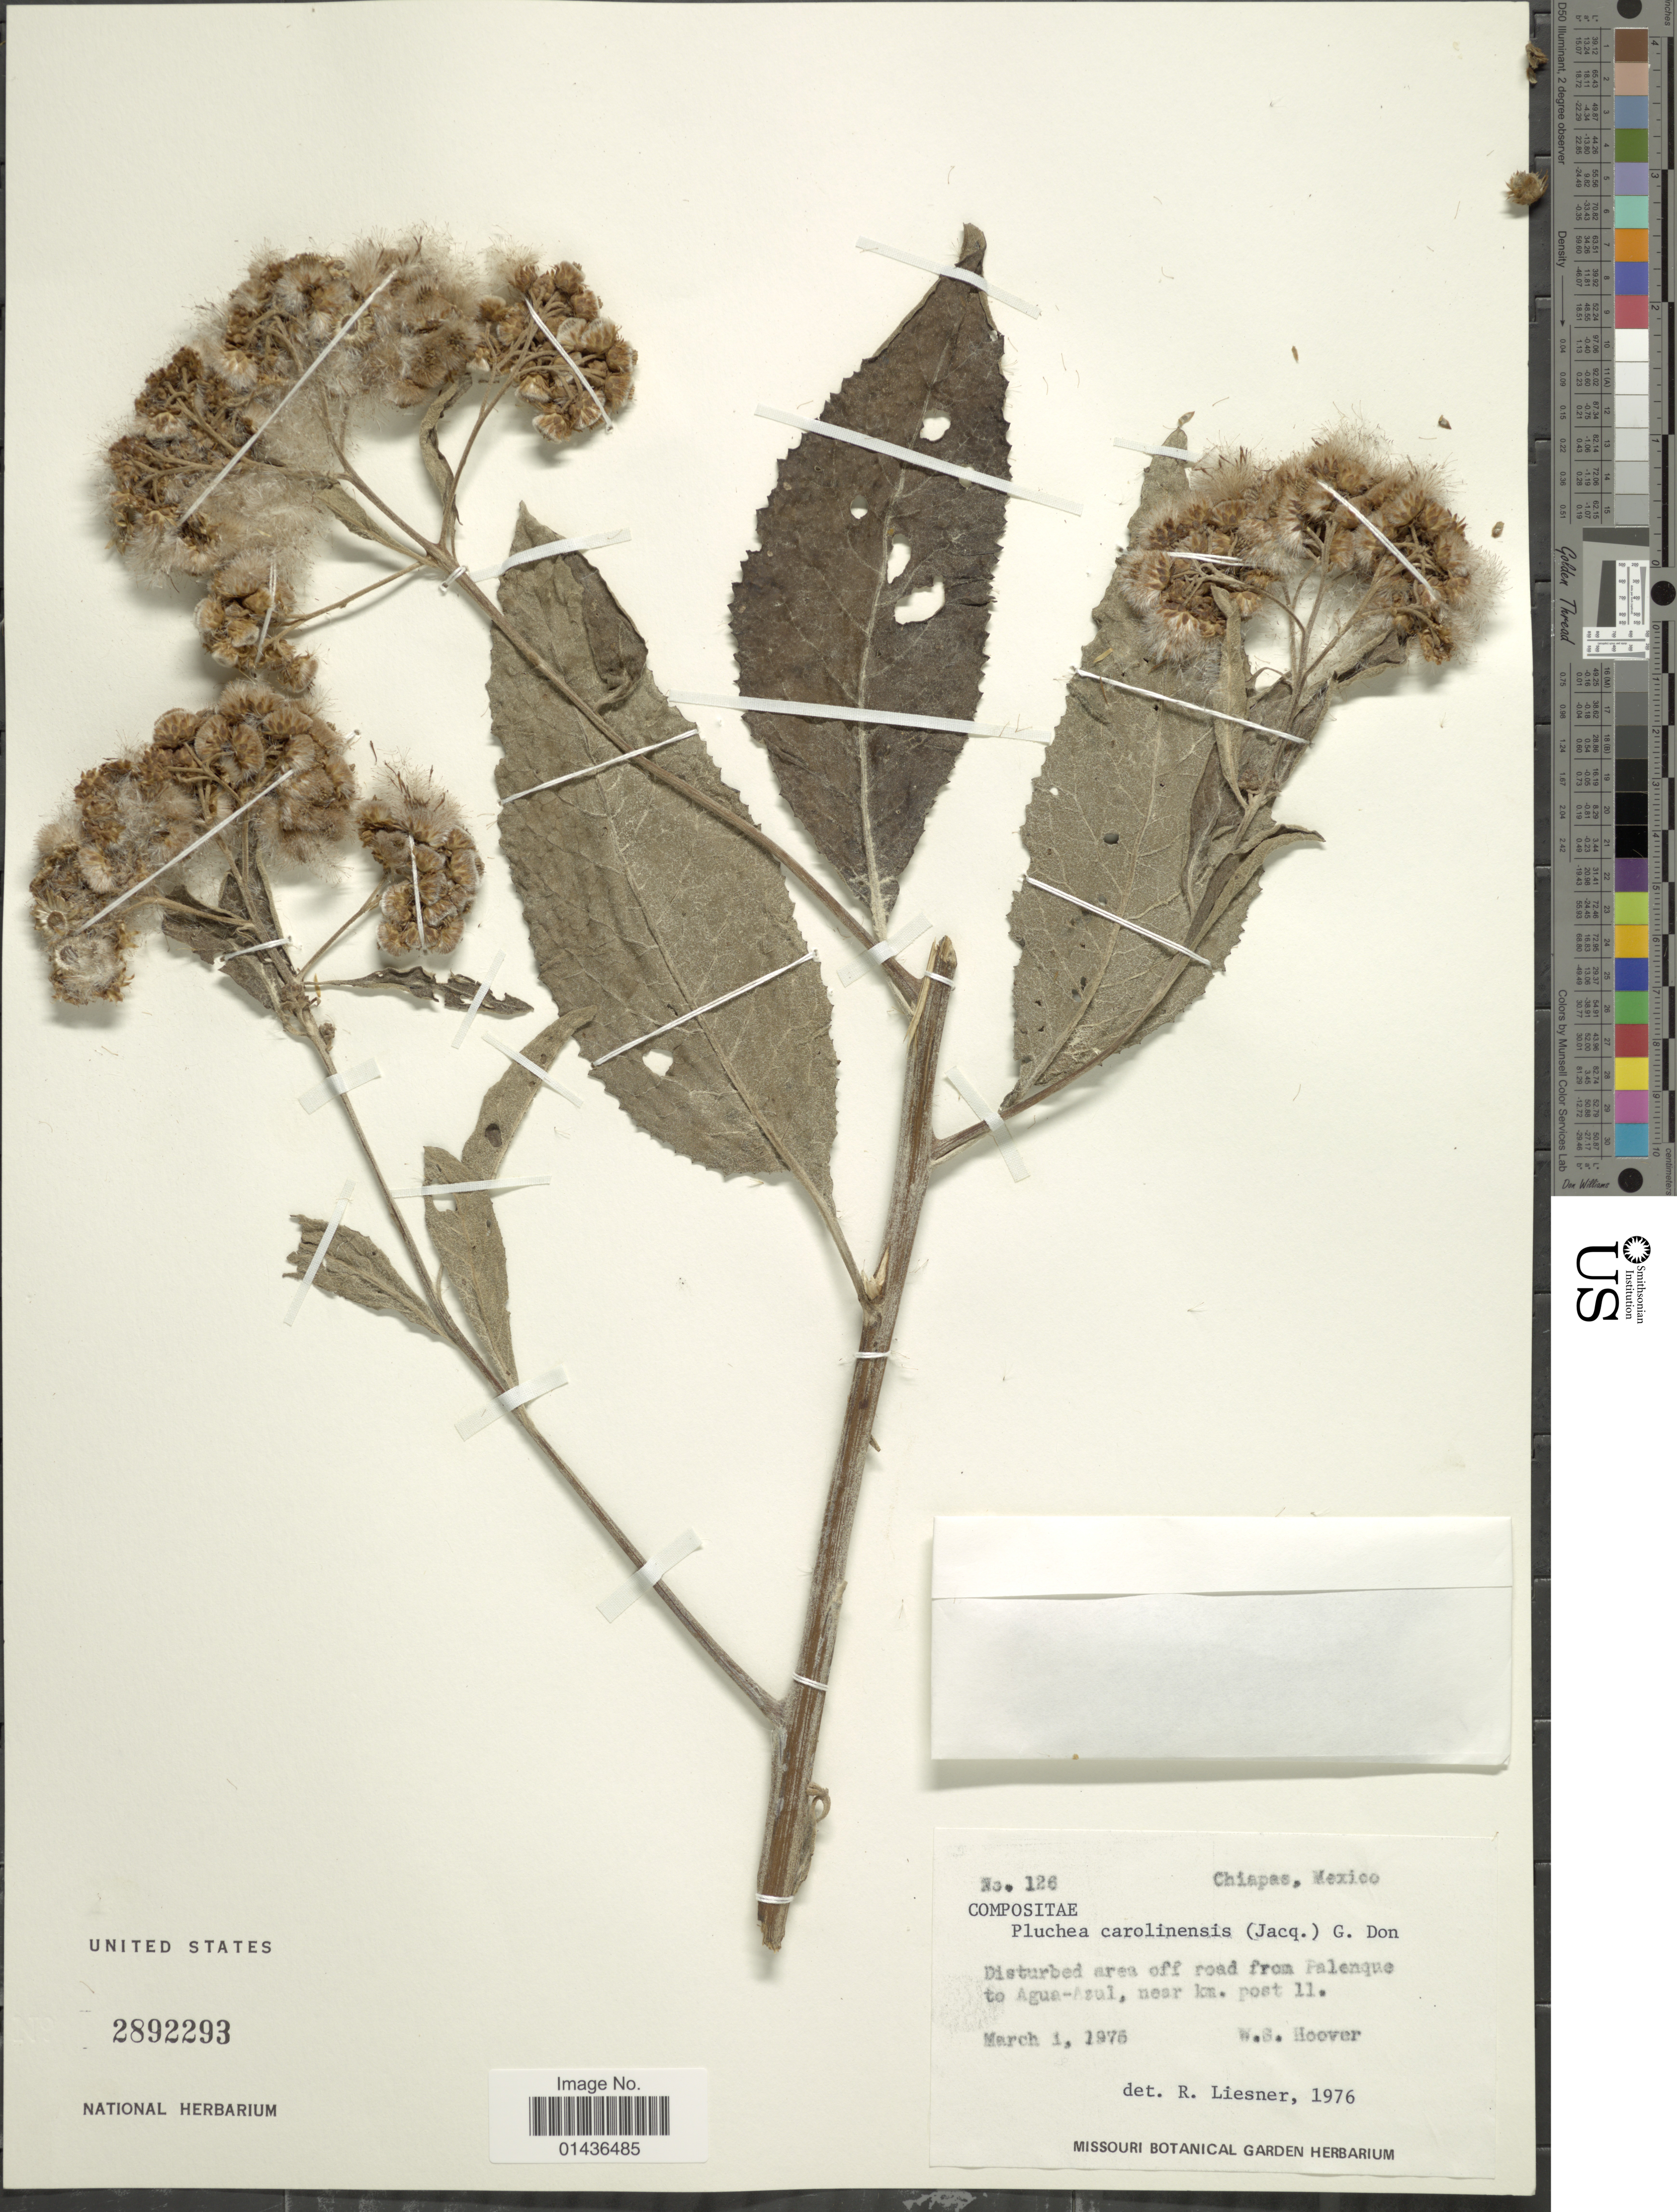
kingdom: Plantae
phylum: Tracheophyta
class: Magnoliopsida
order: Asterales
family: Asteraceae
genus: Pluchea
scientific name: Pluchea carolinensis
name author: (Jacq.) D. Don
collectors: W. S. Hoover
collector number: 126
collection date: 1975-03-01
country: Mexico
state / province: Chiapas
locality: Road from Palenque to Agua-Azul, near km. post 11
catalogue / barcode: US 2892293